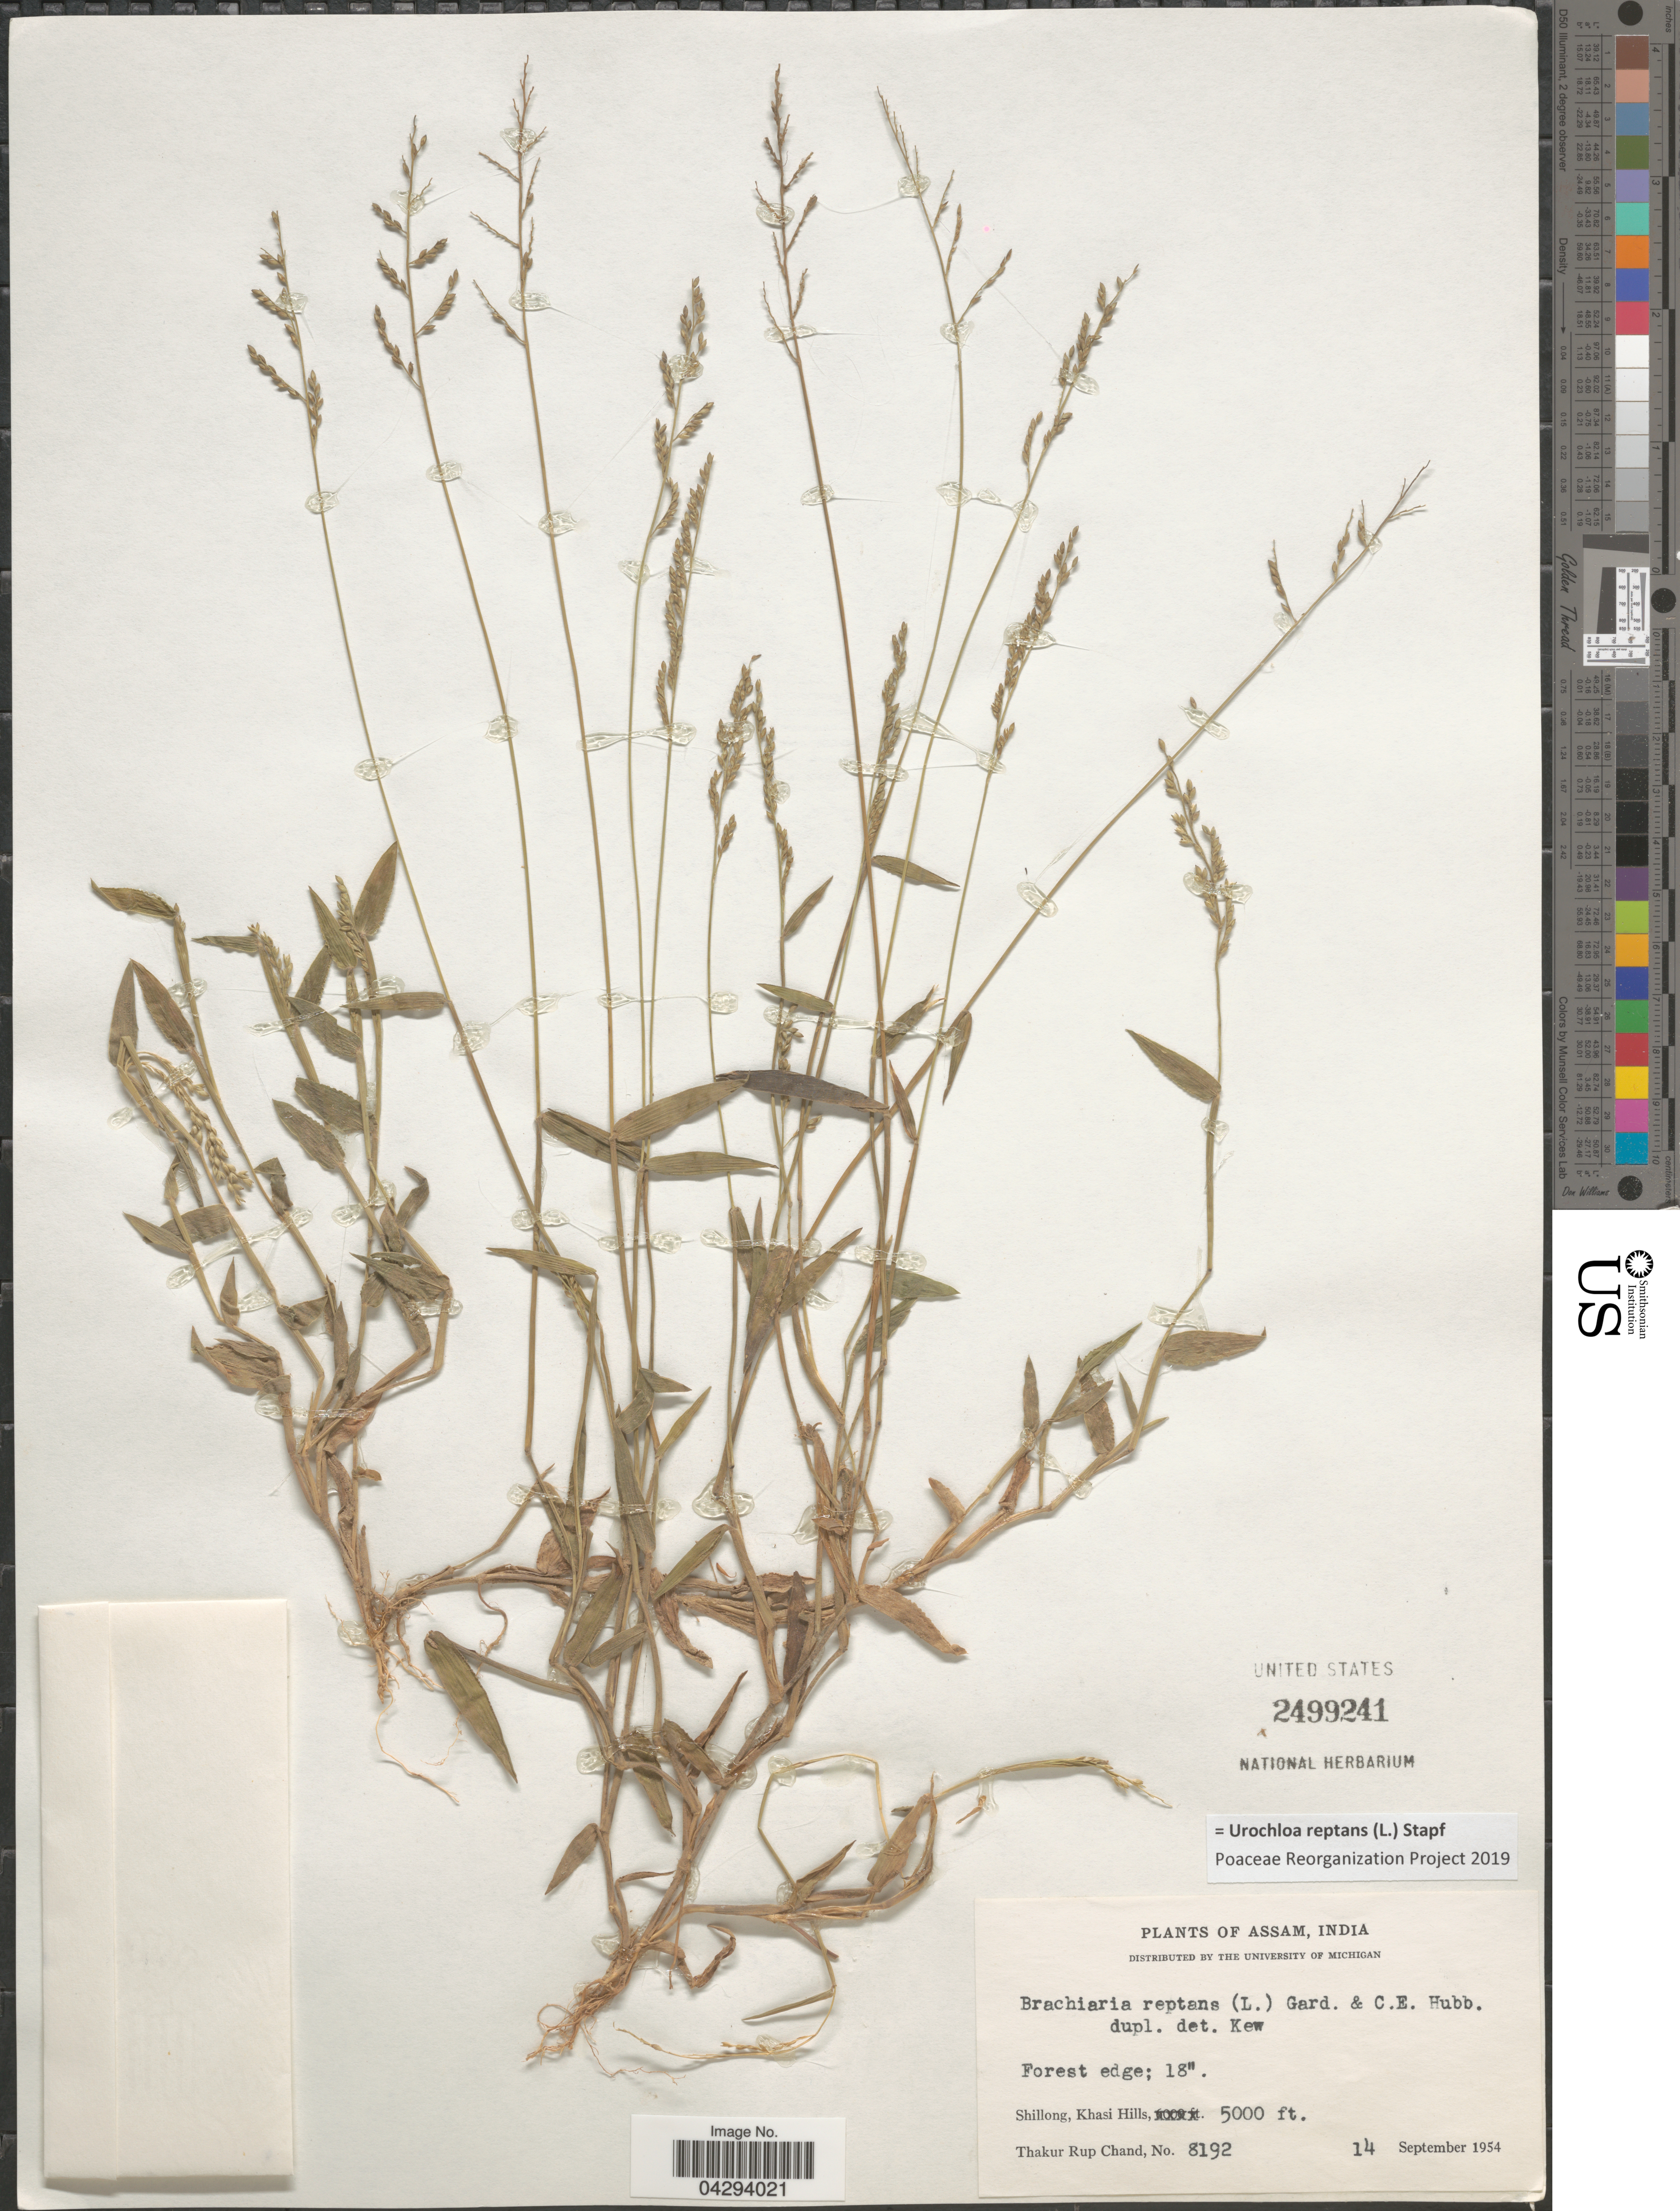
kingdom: Plantae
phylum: Tracheophyta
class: Liliopsida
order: Poales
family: Poaceae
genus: Urochloa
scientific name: Urochloa reptans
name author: (L.) Stapf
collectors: T. R. Chand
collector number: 8192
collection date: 1954-09-14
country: India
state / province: Meghalaya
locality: Shillong, Khasi Hills.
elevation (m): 1524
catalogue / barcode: US 2499241